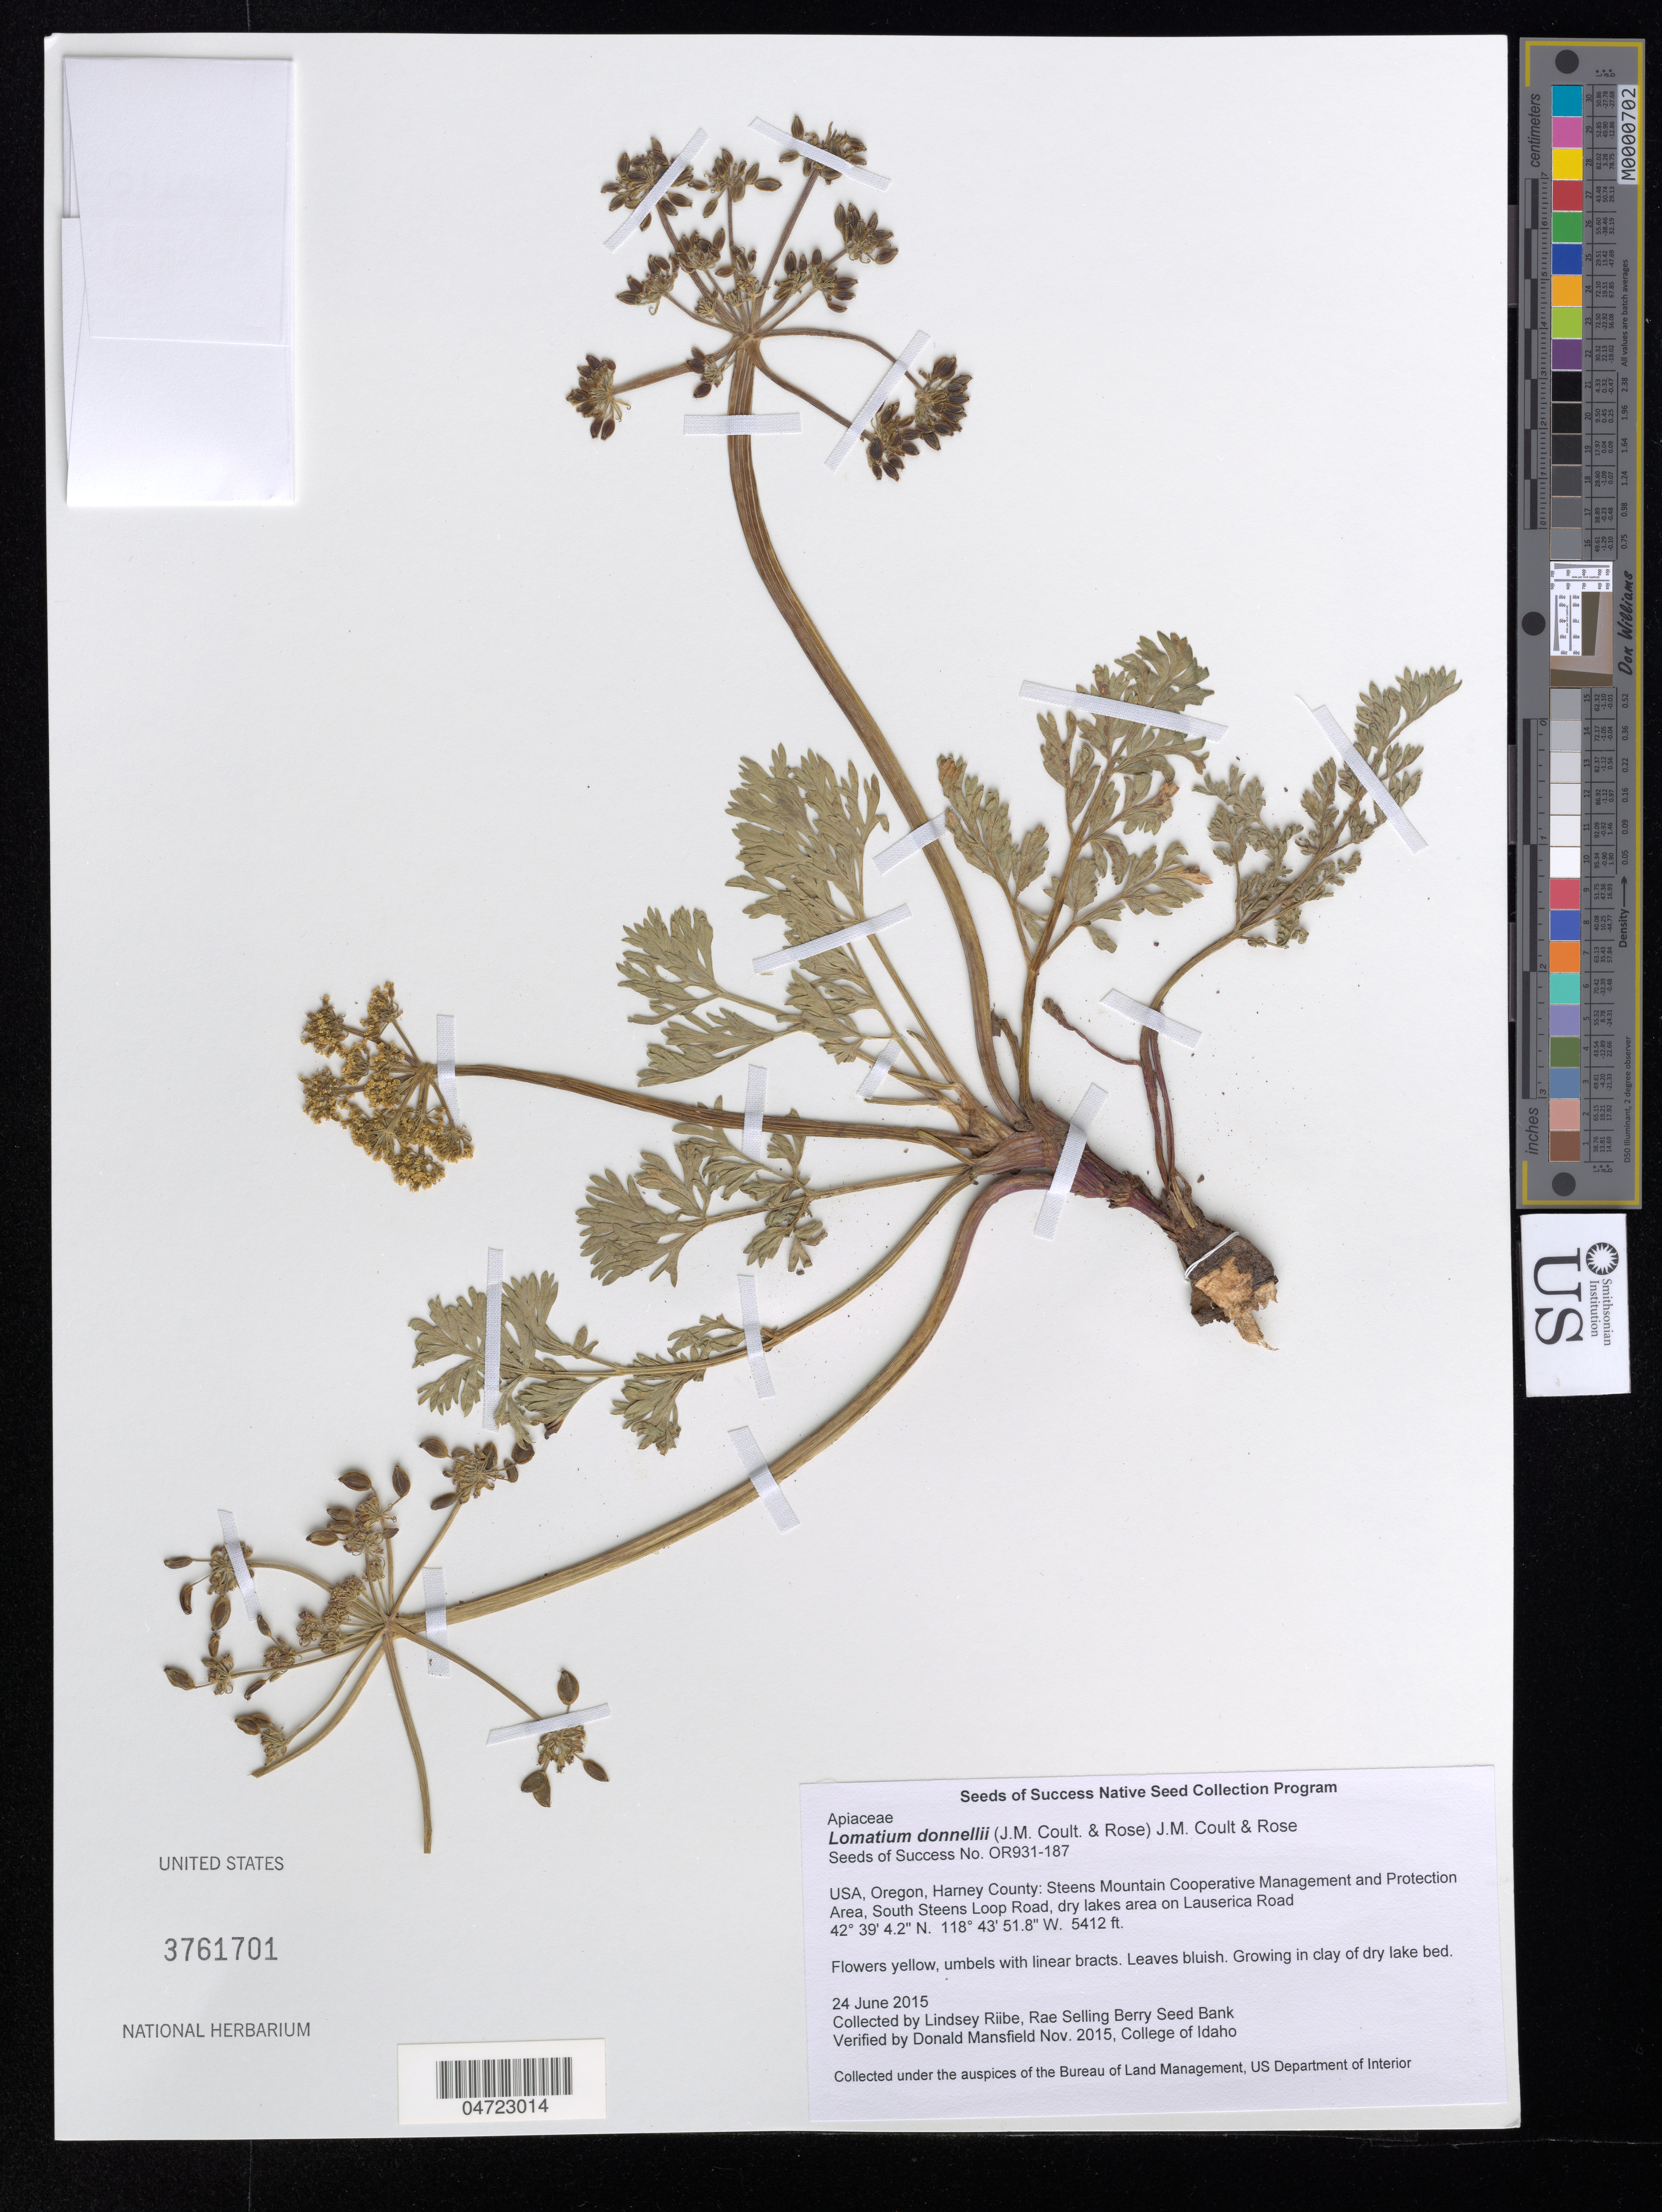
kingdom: Plantae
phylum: Tracheophyta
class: Magnoliopsida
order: Apiales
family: Apiaceae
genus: Lomatium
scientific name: Lomatium donnellii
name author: (J.M. Coult. & Rose) J.M. Coult. & Rose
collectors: L. Riibe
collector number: OR931-187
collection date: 2015-06-24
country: United States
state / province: Oregon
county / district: Harney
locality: Harney County: Steens Mountain Cooperative Management and Protection Area, South Steens Loop Road, dry lakes area on Lauserica Road.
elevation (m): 1650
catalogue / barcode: US 3761701